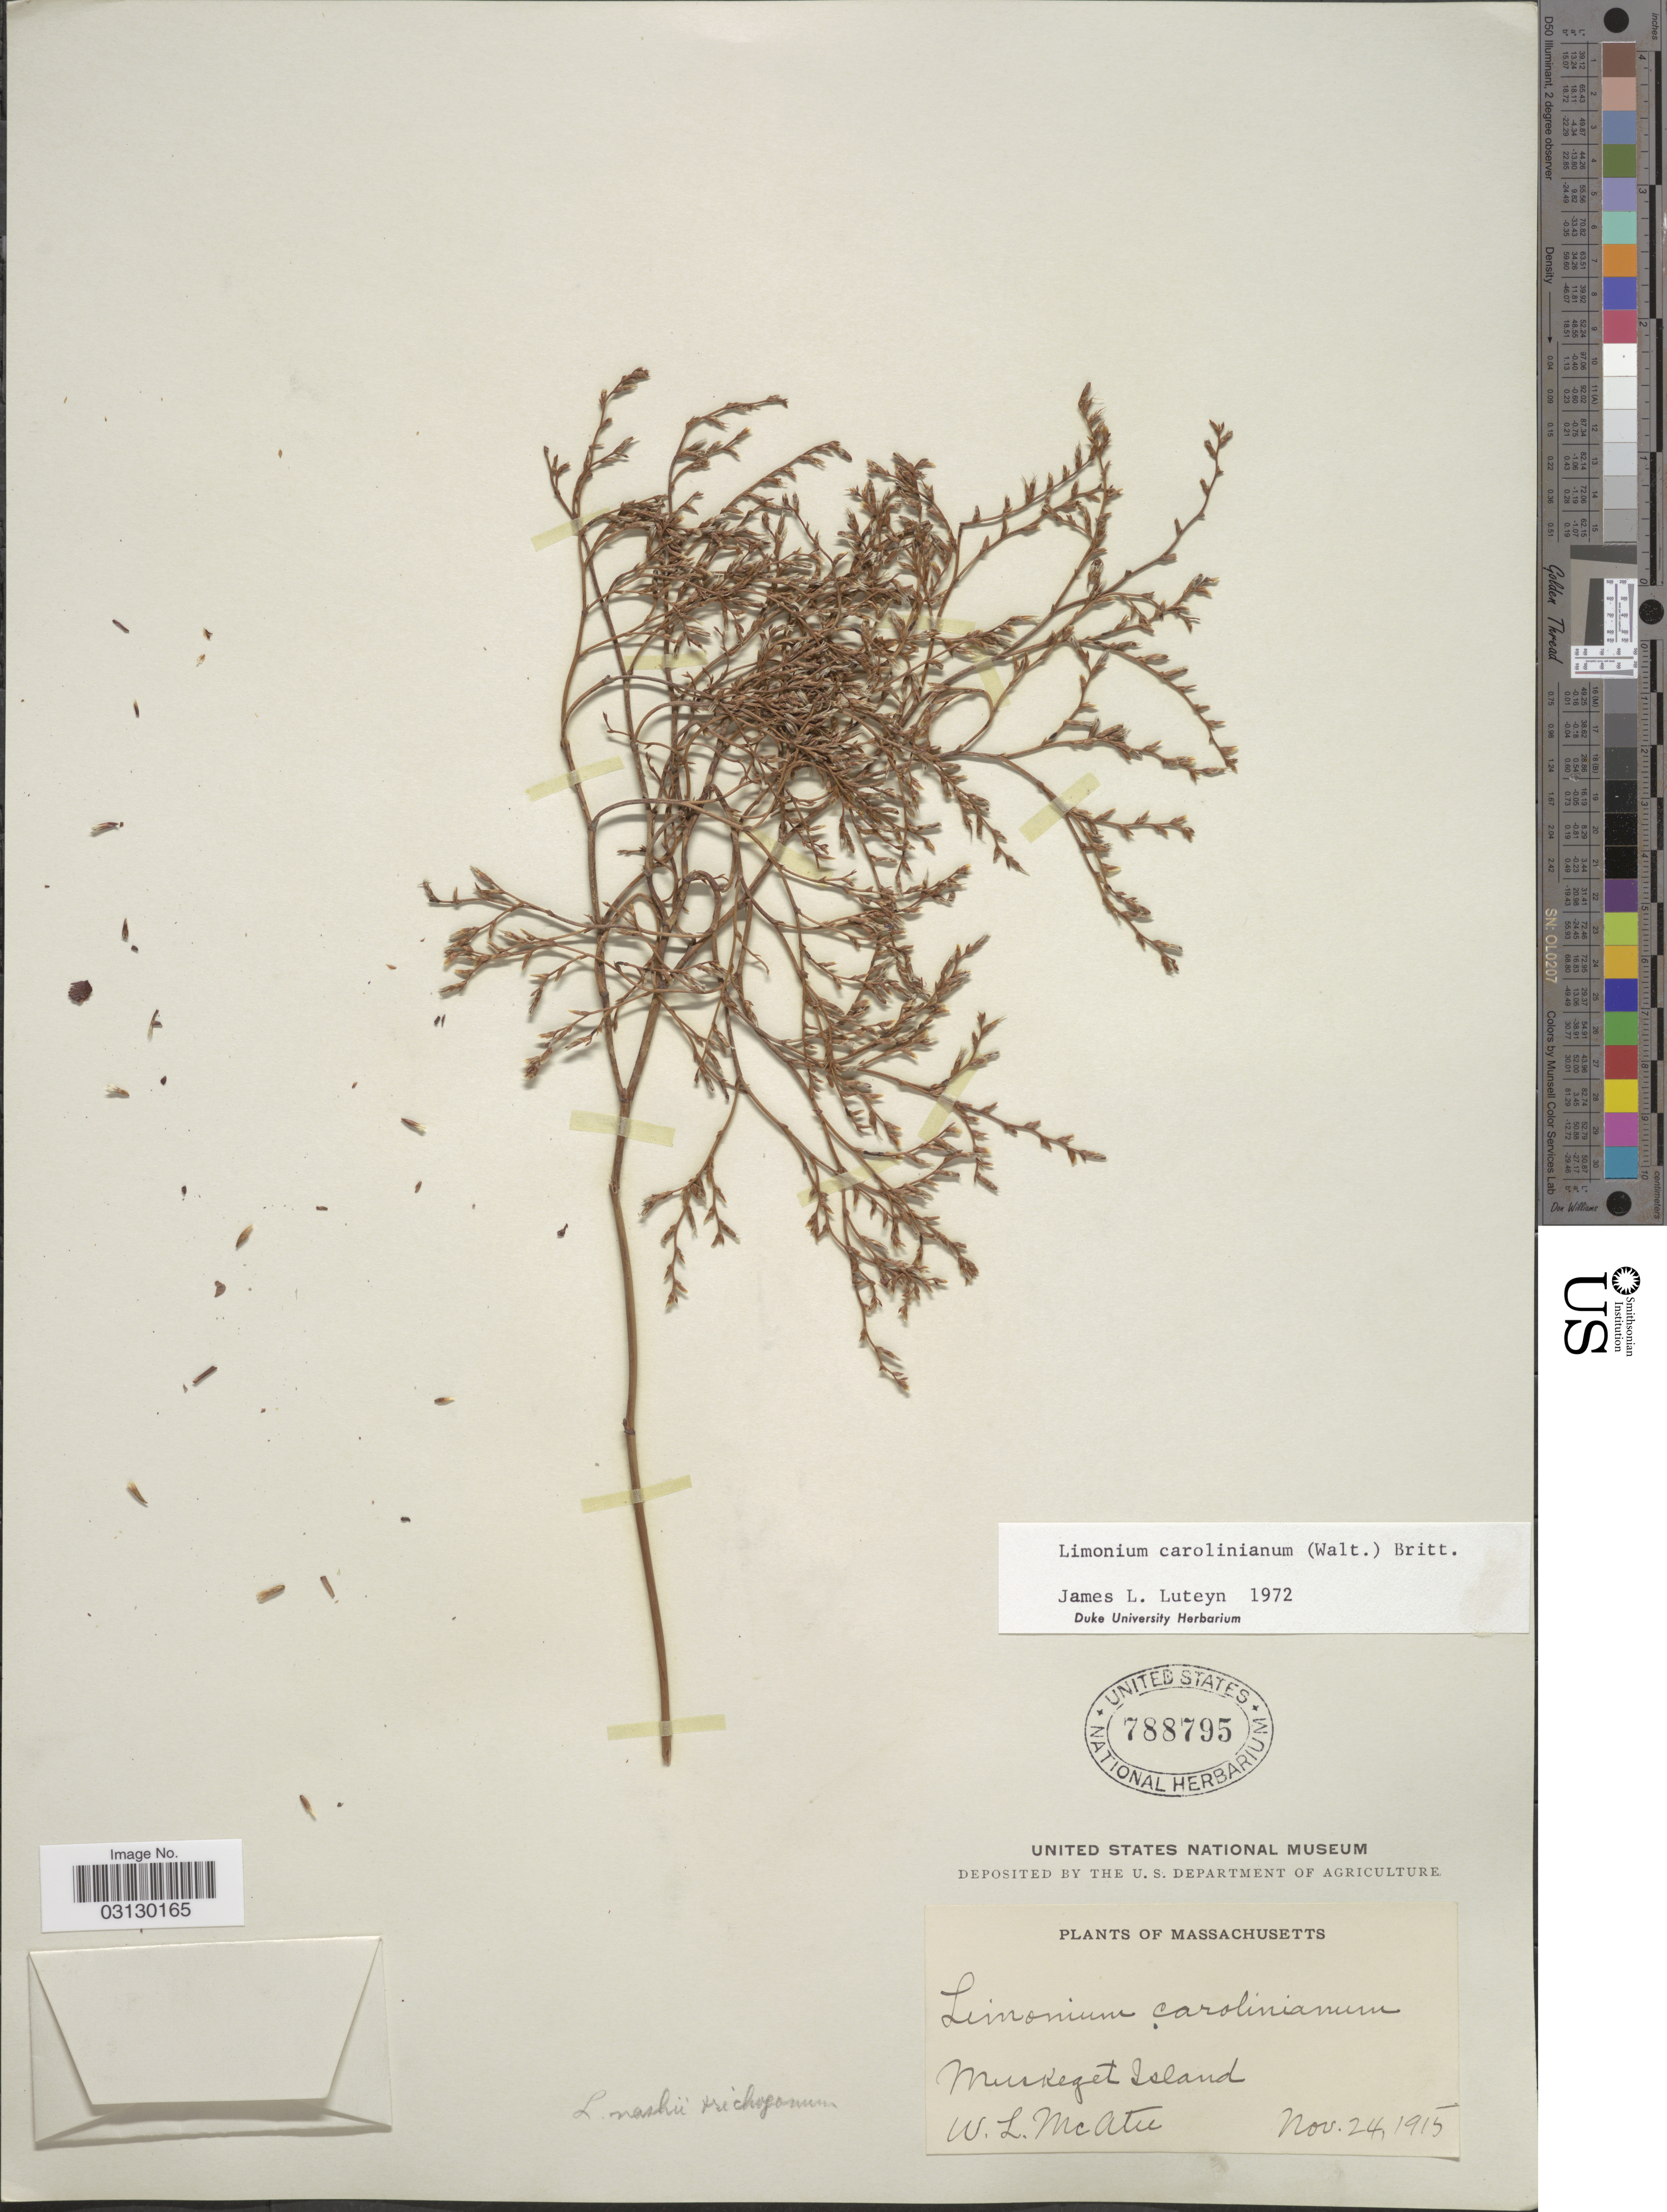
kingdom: Plantae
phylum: Tracheophyta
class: Magnoliopsida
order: Caryophyllales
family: Plumbaginaceae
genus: Limonium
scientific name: Limonium carolinianum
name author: (Walter) Britton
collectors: W. McAtee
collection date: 1915-11-24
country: United States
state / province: Massachusetts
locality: Muskeget Island.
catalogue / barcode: US 788795